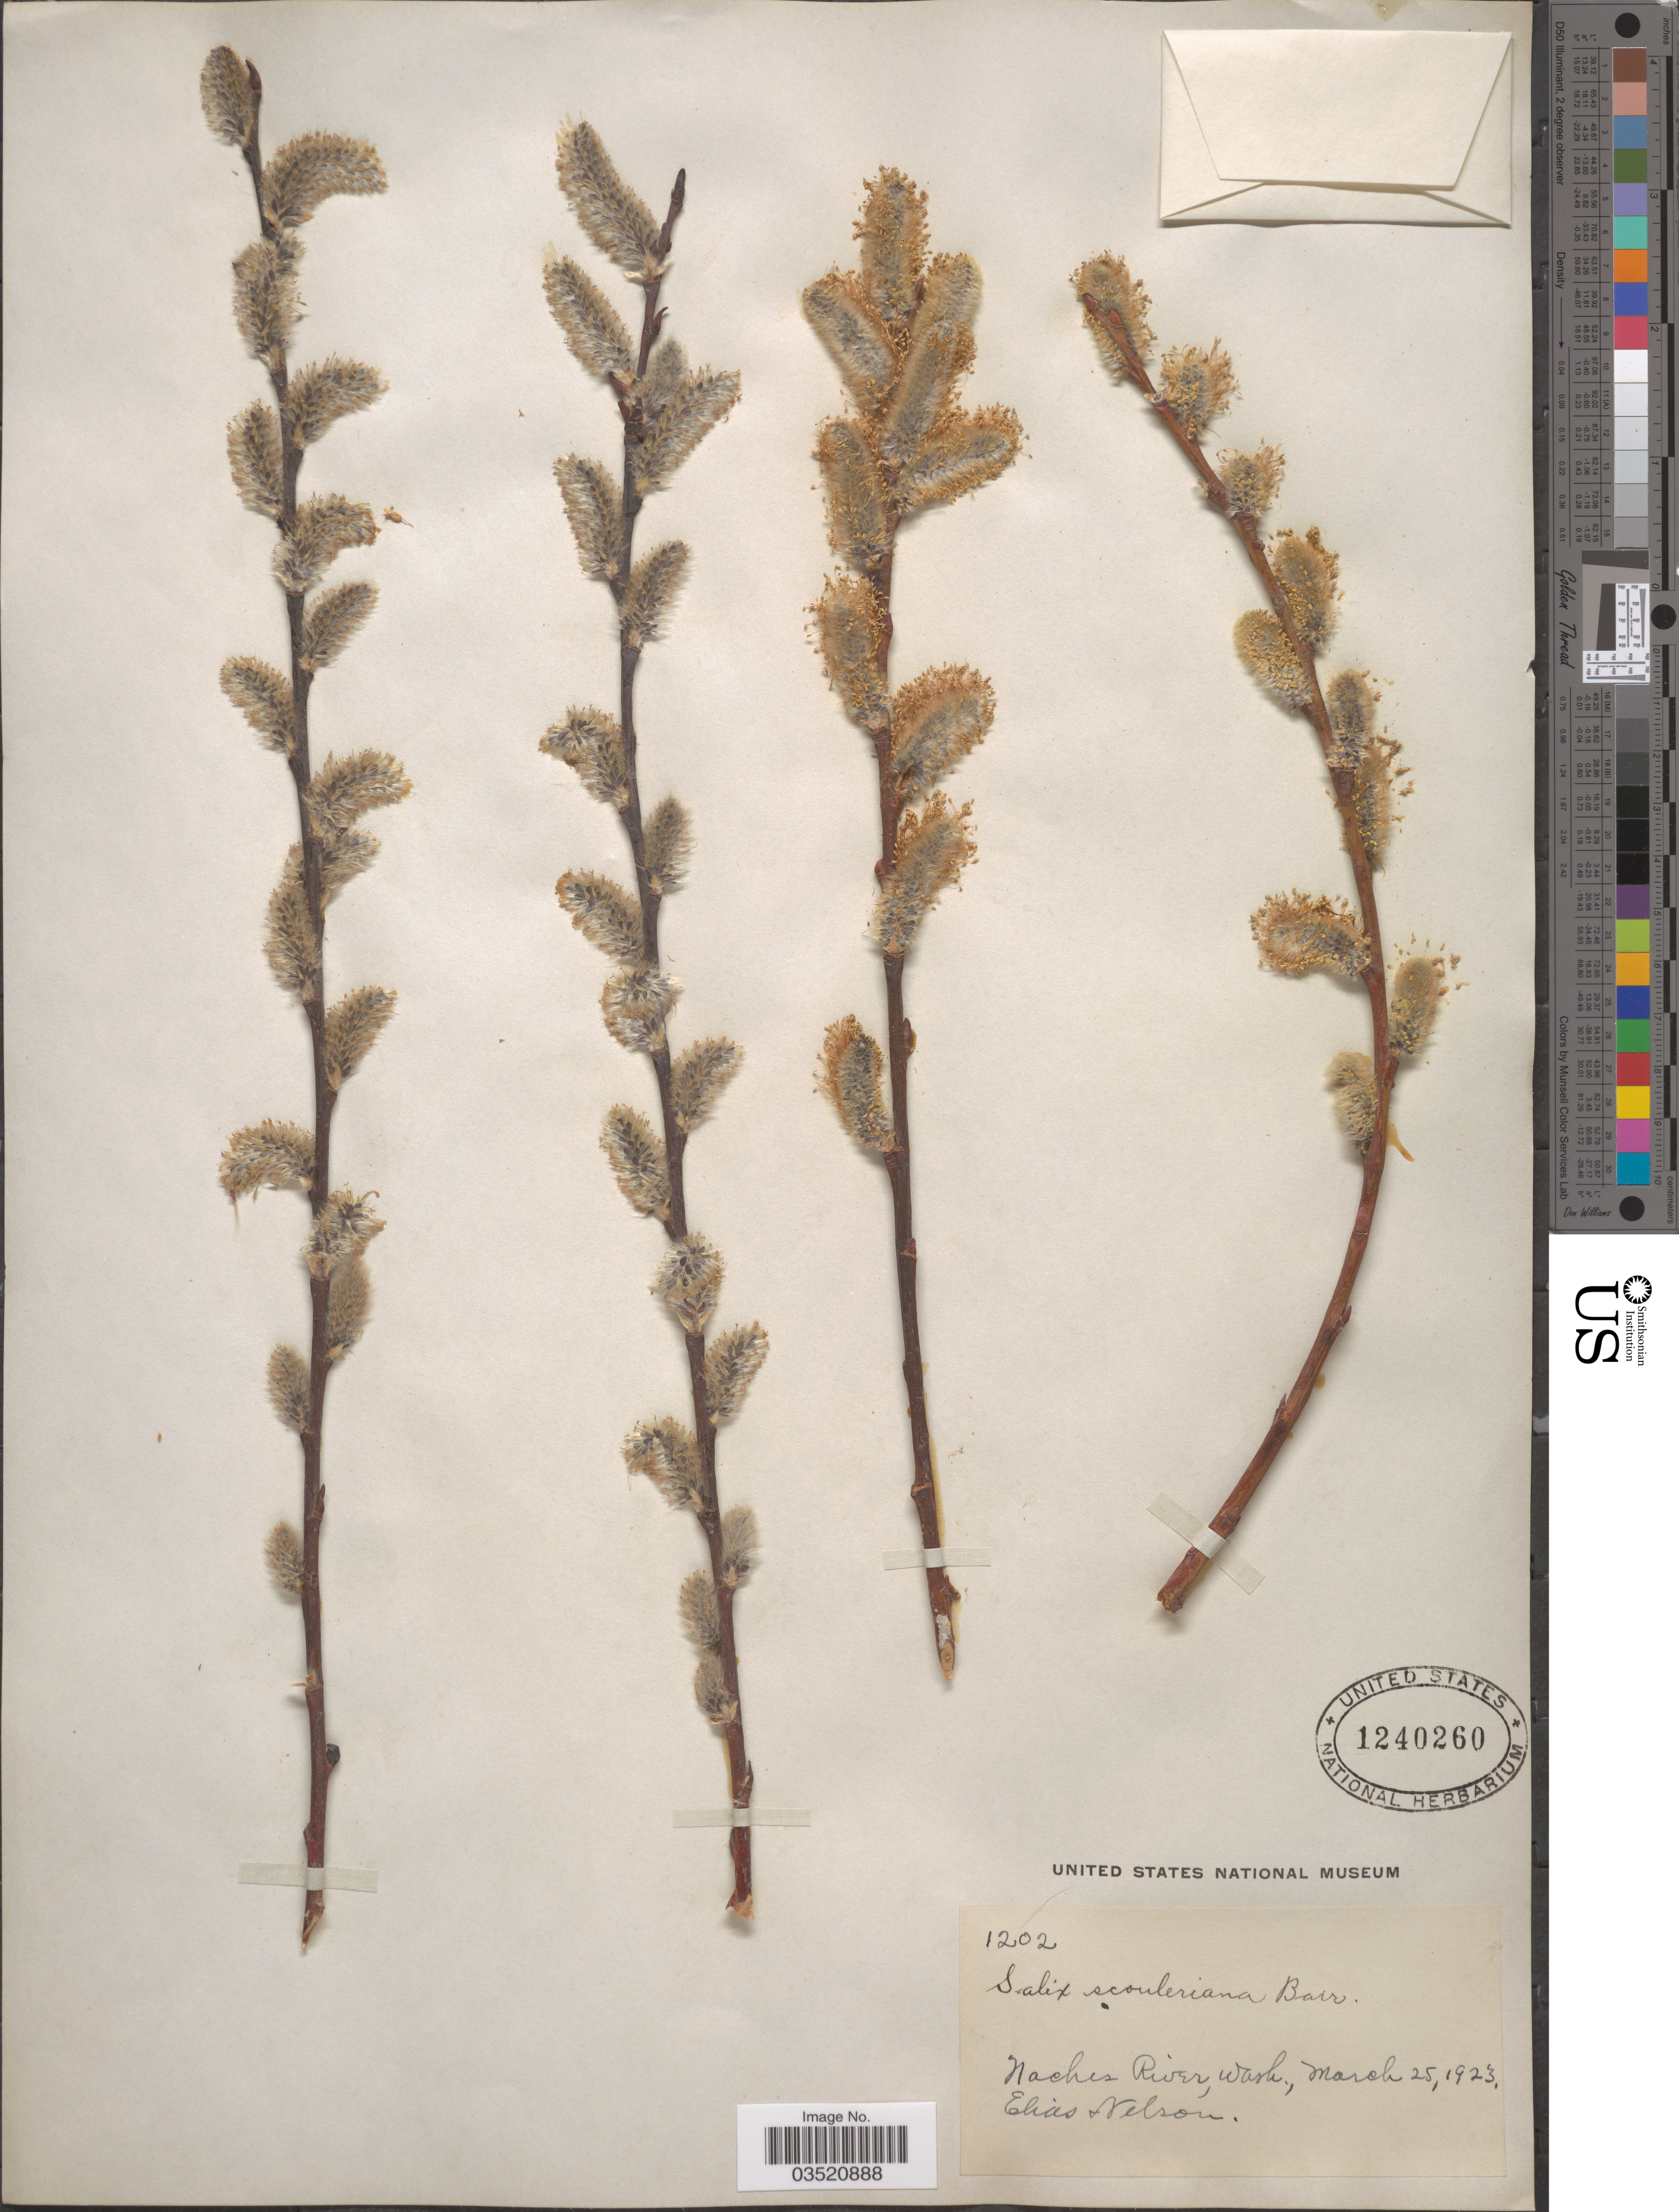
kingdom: Plantae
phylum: Tracheophyta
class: Magnoliopsida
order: Malpighiales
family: Salicaceae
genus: Salix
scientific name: Salix scouleriana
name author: Barratt ex Hook.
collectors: E. Nelson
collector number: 1202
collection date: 1923-03-25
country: United States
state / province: Washington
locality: Naches River.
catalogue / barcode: US 1240260